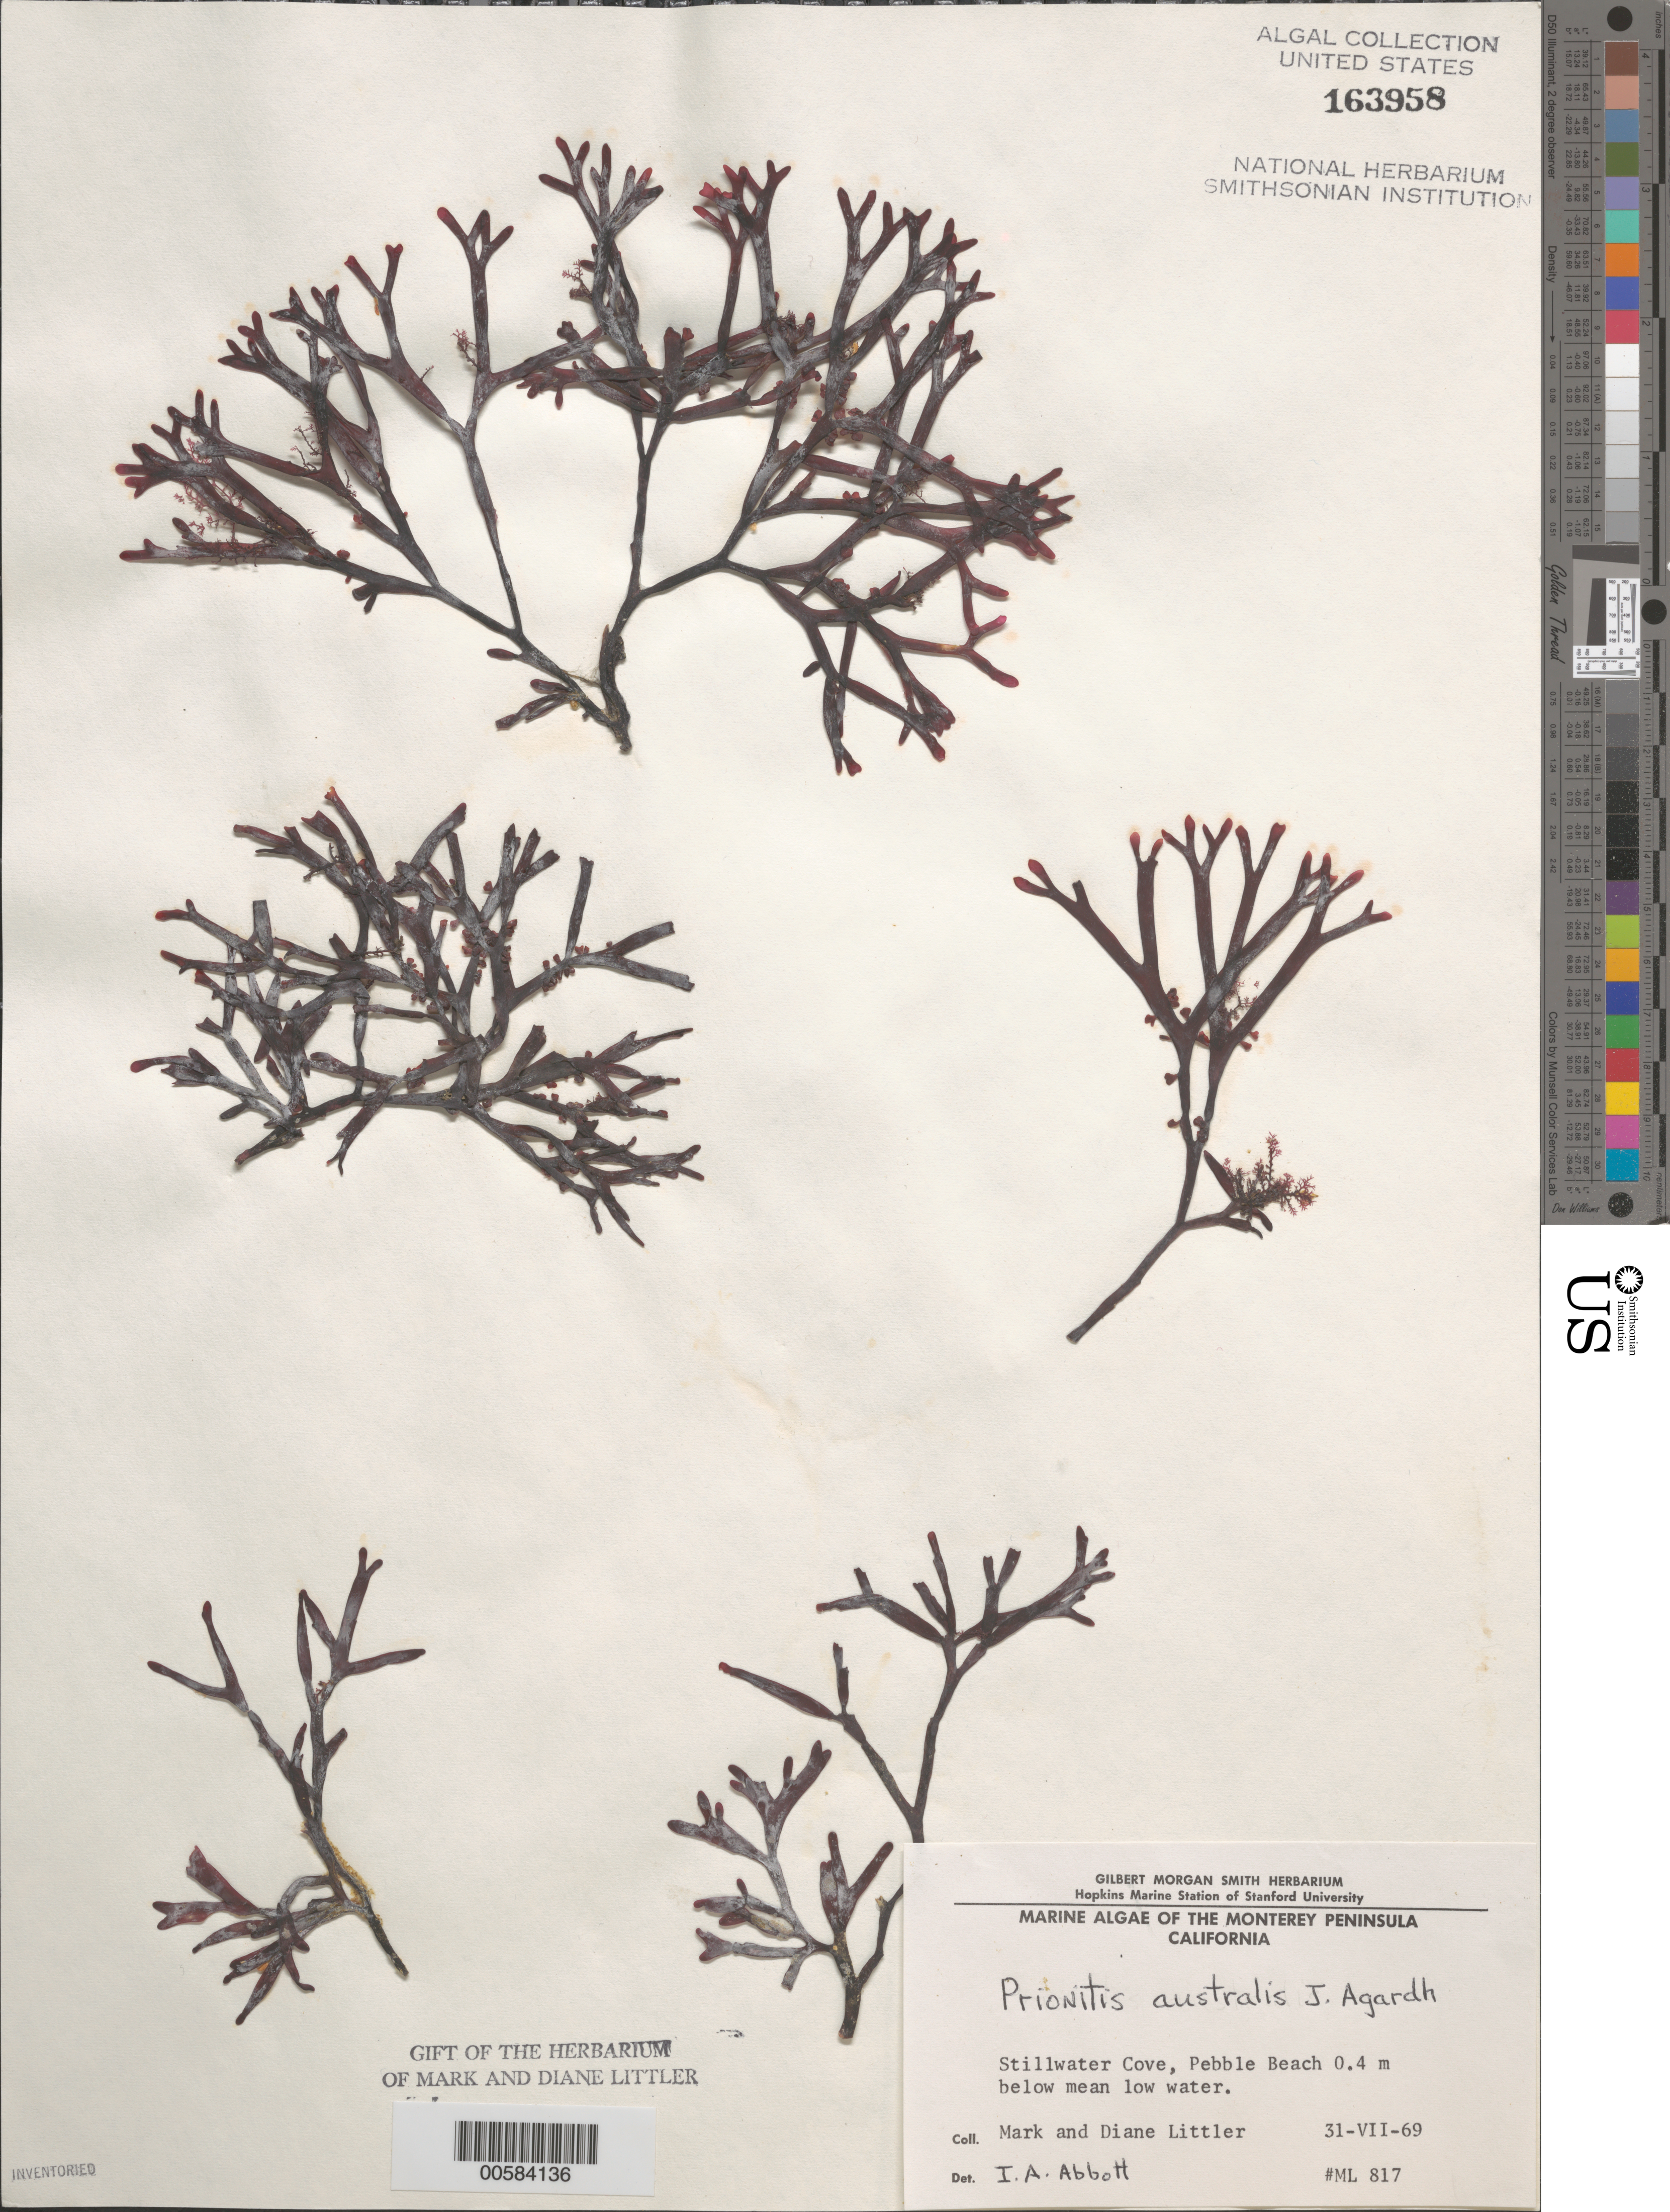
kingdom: Plantae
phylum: Rhodophyta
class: Florideophyceae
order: Cryptonemiales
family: Cryptonemiaceae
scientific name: Prionitis australis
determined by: Abbott, Isabella A.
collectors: M. M. Littler & D. S. Littler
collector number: ML 817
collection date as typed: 31 Jul 1969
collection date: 1969-07-31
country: United States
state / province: California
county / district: Monterey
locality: Stillwater Cove, Pebble Beach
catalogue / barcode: US 163958